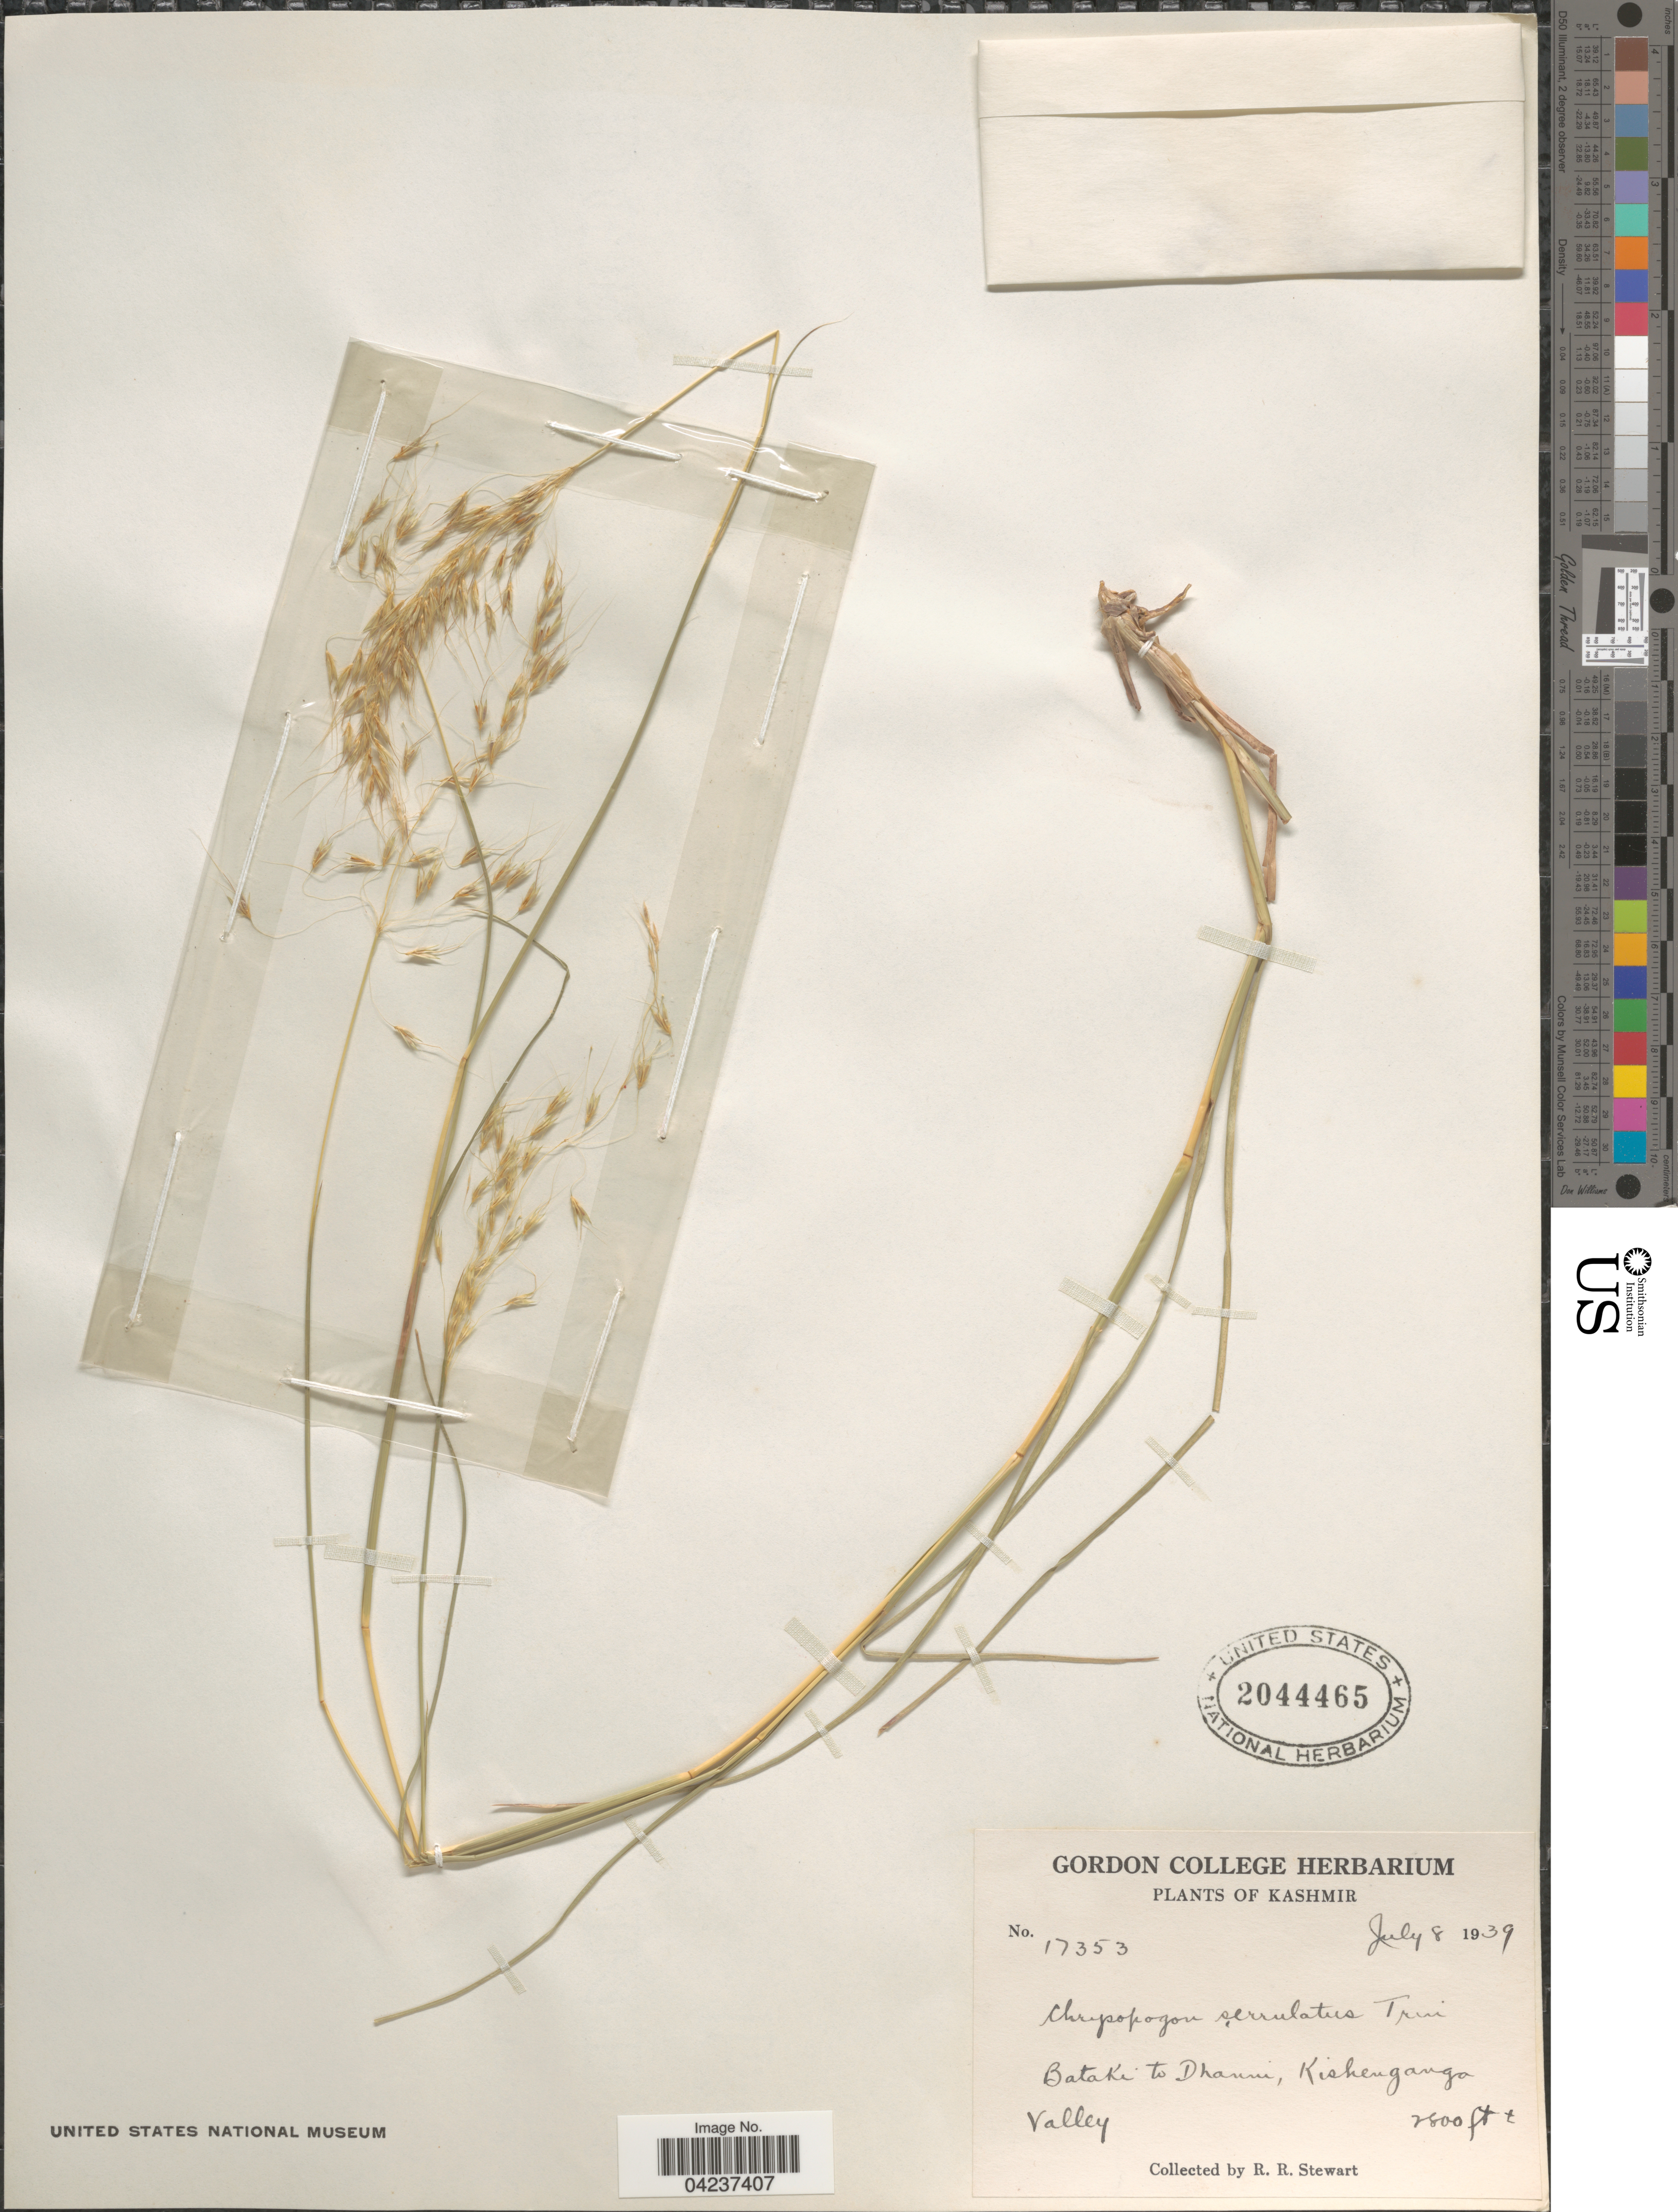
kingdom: Plantae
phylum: Tracheophyta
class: Liliopsida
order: Poales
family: Poaceae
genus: Chrysopogon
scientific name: Chrysopogon serrulatus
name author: Trin.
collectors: R. Stewart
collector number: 17353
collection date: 1939-07-08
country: India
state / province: Jammu and Kashmir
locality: Kashmir. Bataki to Dharuni, Kishenganga Valley.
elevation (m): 853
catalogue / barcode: US 2044465